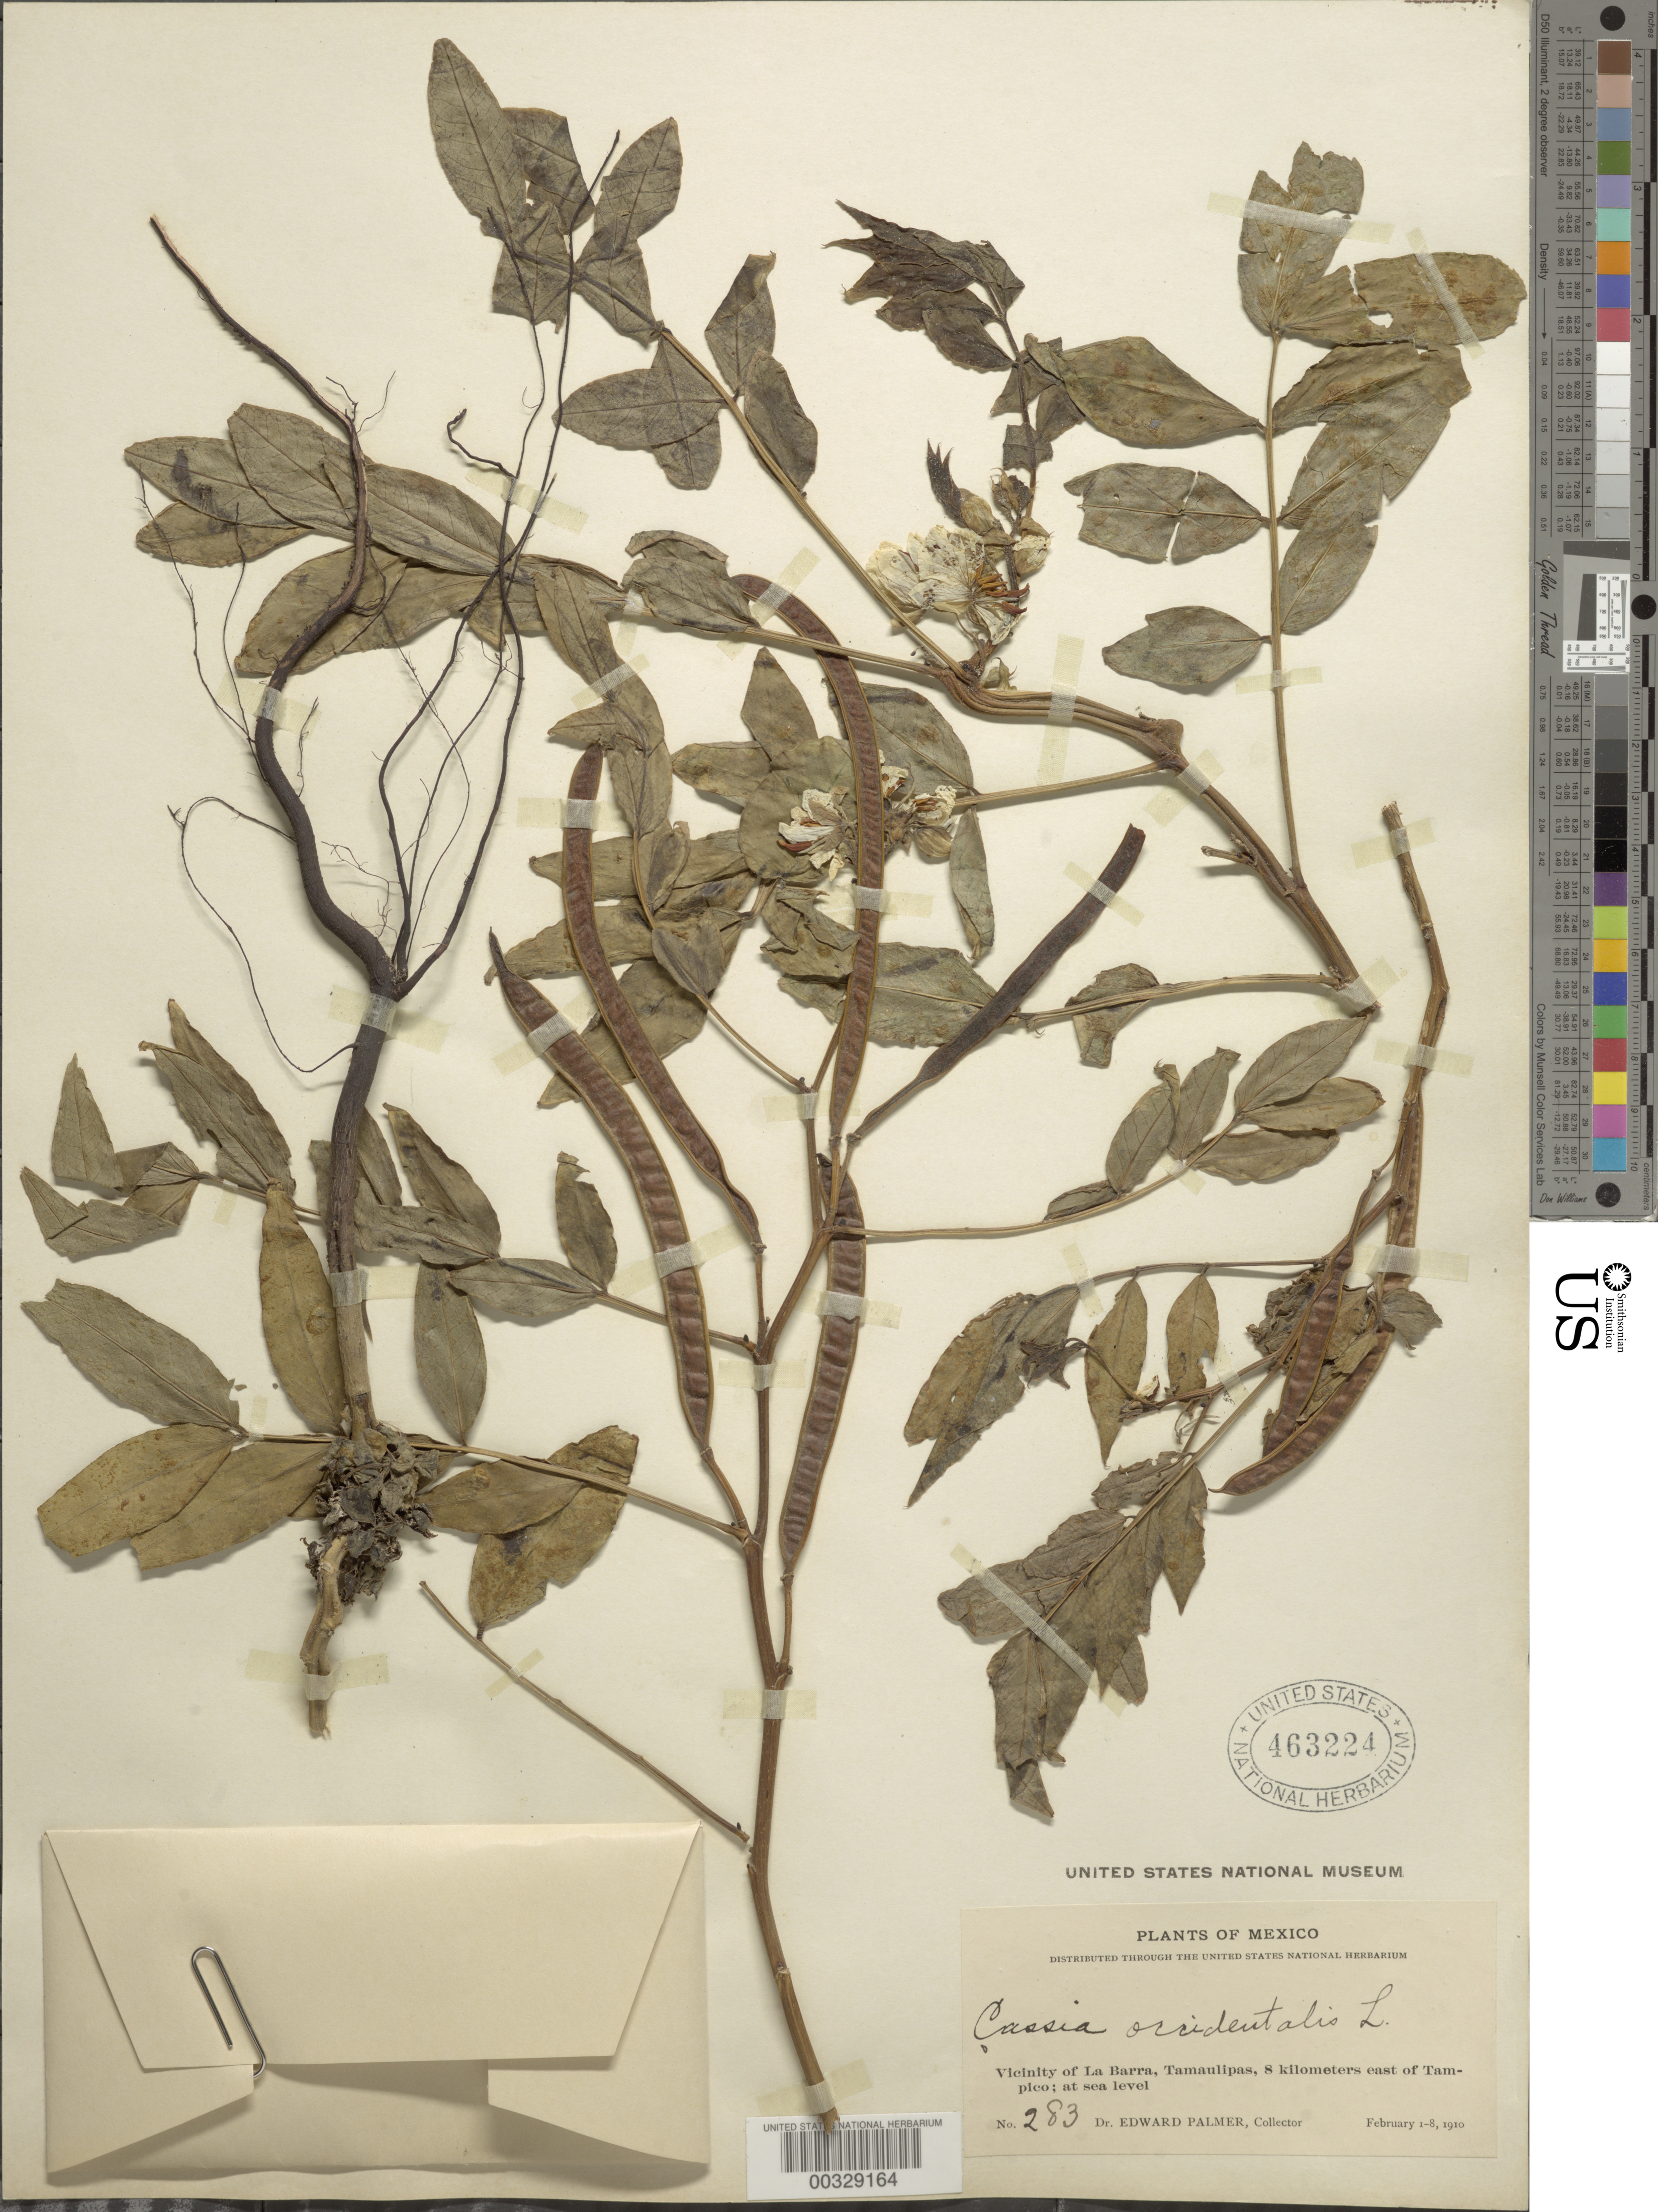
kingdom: Plantae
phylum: Tracheophyta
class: Magnoliopsida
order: Fabales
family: Fabaceae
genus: Senna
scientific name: Senna occidentalis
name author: (L.) Link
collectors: E. Palmer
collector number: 283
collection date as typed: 01 Feb 1910 to 08 Feb 1910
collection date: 1910-02-01/1910-02-08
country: Mexico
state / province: Tamaulipas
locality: Vicinity of la barra, 8 km E of tampico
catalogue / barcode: US 463224